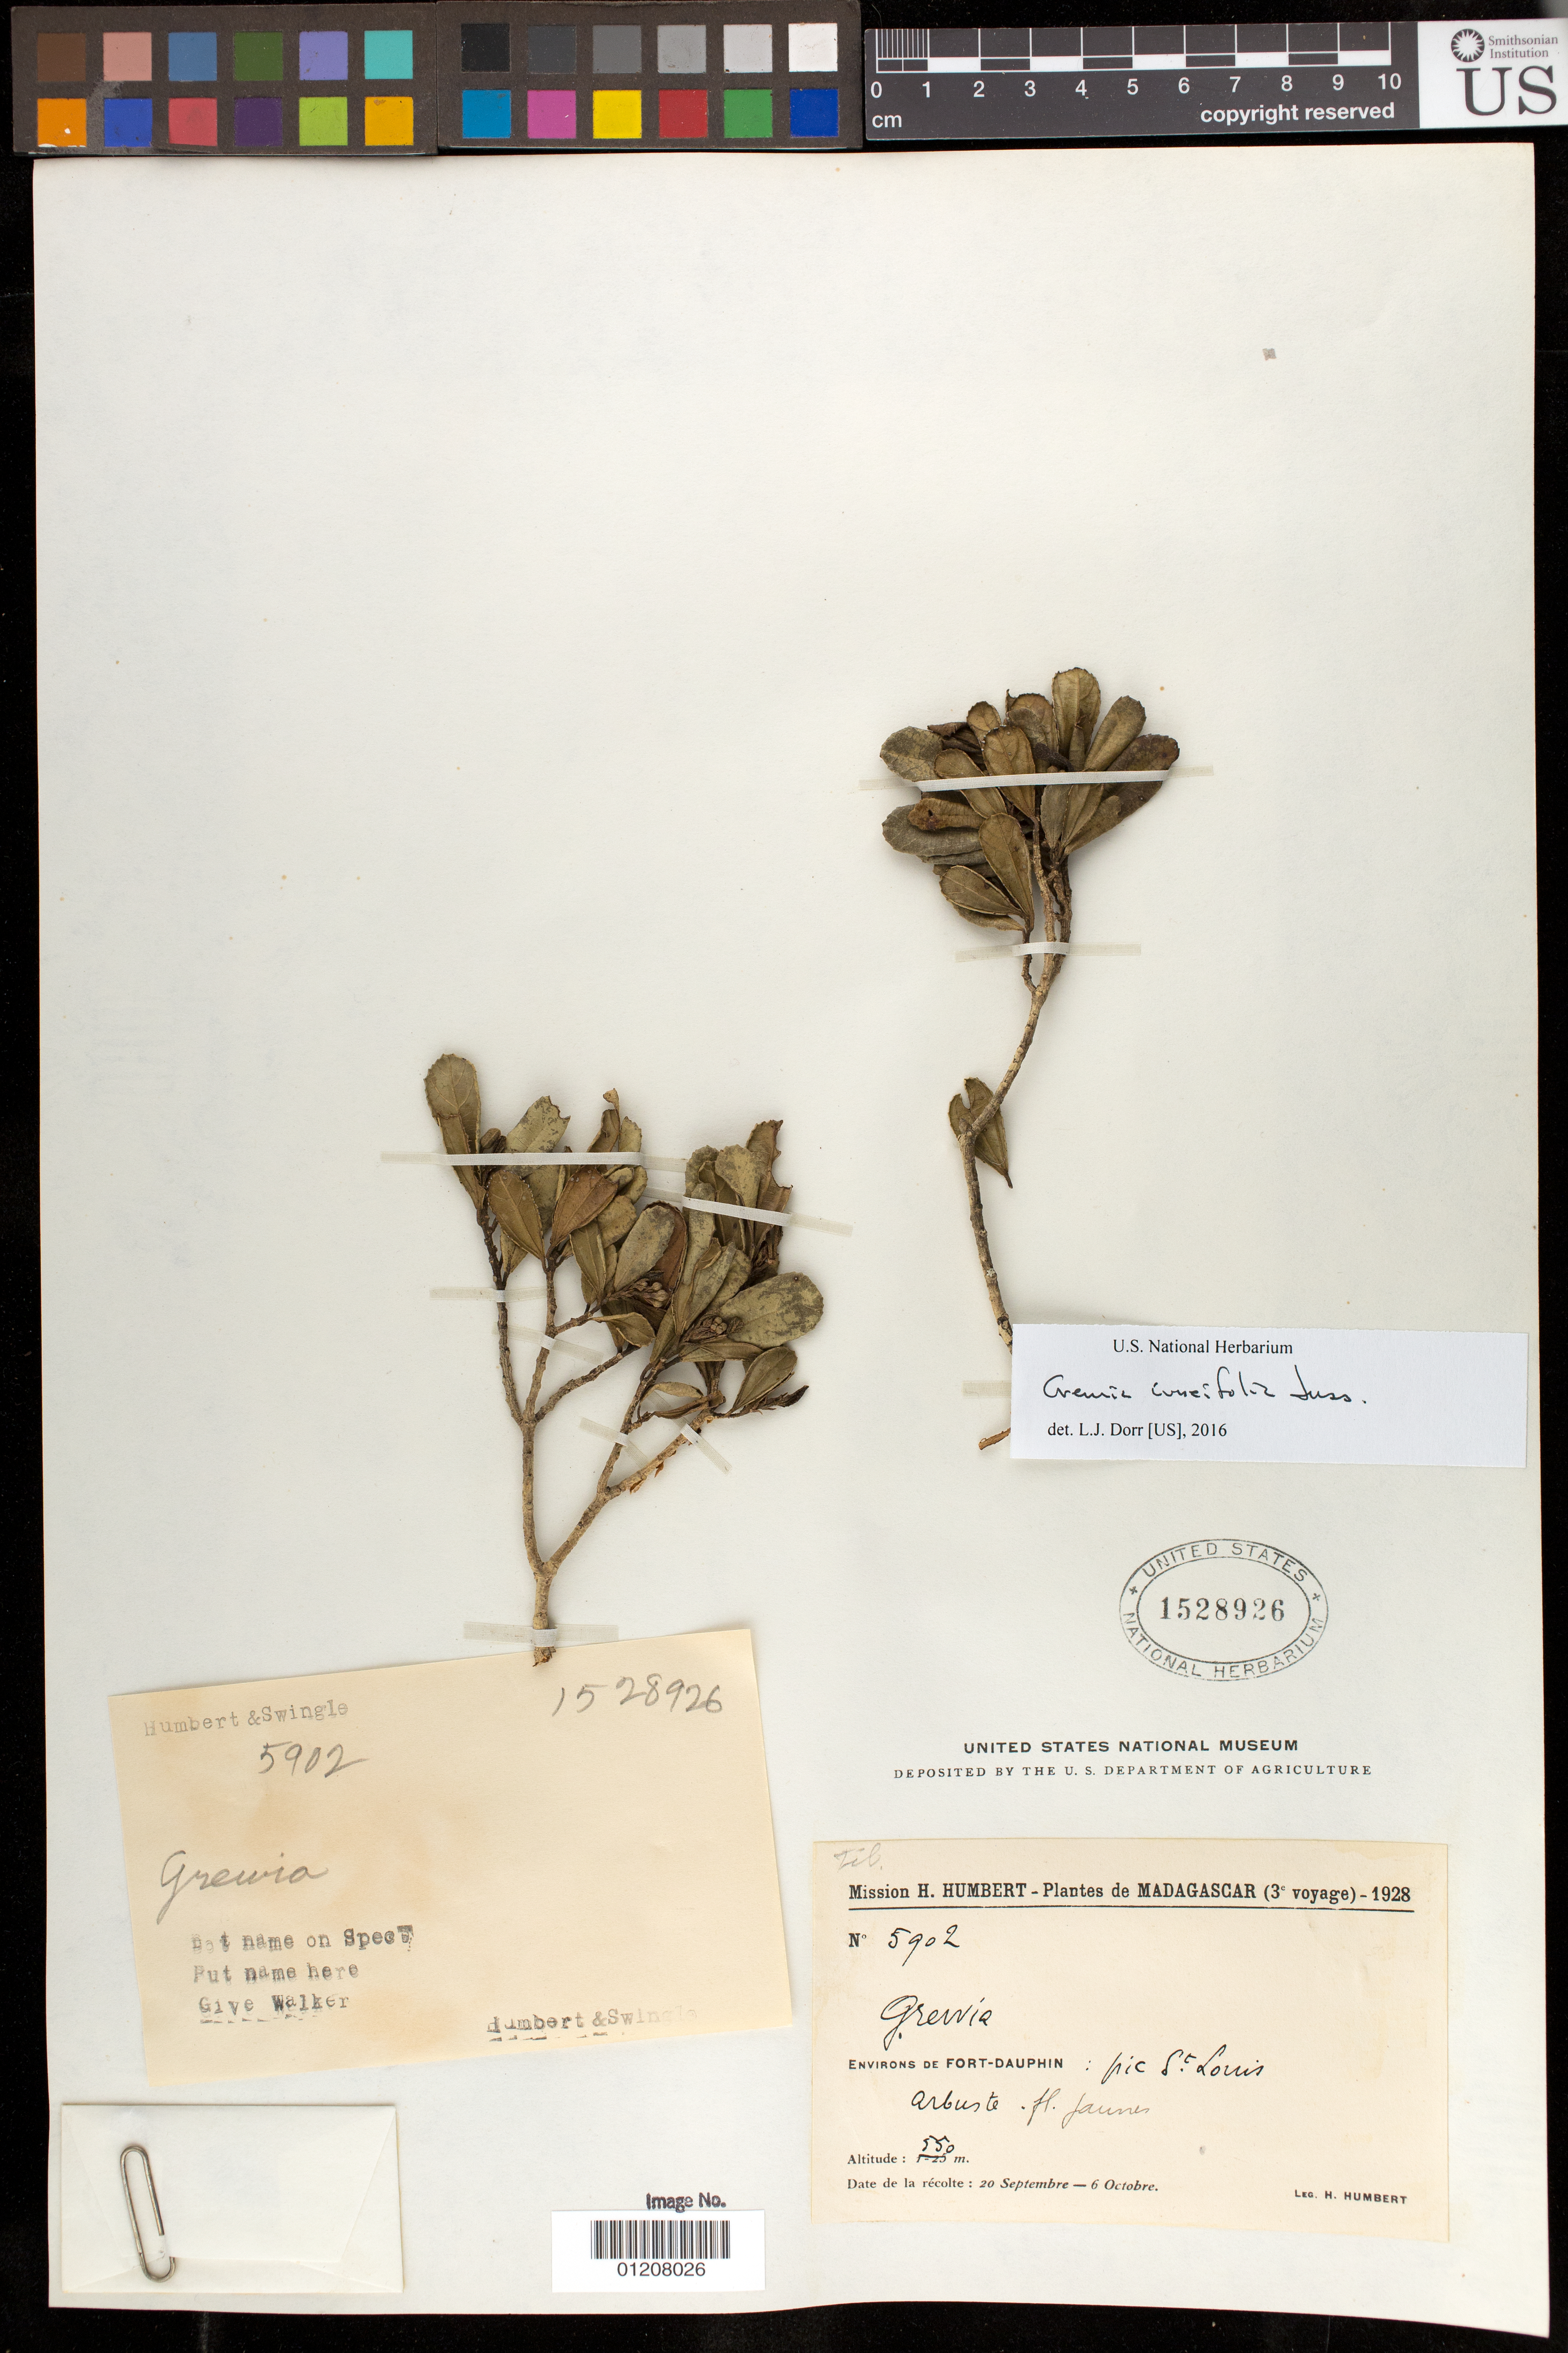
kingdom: Plantae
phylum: Tracheophyta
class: Magnoliopsida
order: Malvales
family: Malvaceae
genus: Grewia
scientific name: Grewia cuneifolia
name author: Juss.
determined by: Dorr, L. J., (BOT), Smithsonian Institution - National Museum of Natural History (UNITED STATES)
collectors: H. Humbert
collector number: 5902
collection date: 1928-09-20/1928-10-06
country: Madagascar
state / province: Anosy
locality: Environs de Fort-Dauphin:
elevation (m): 550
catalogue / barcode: US 1528926